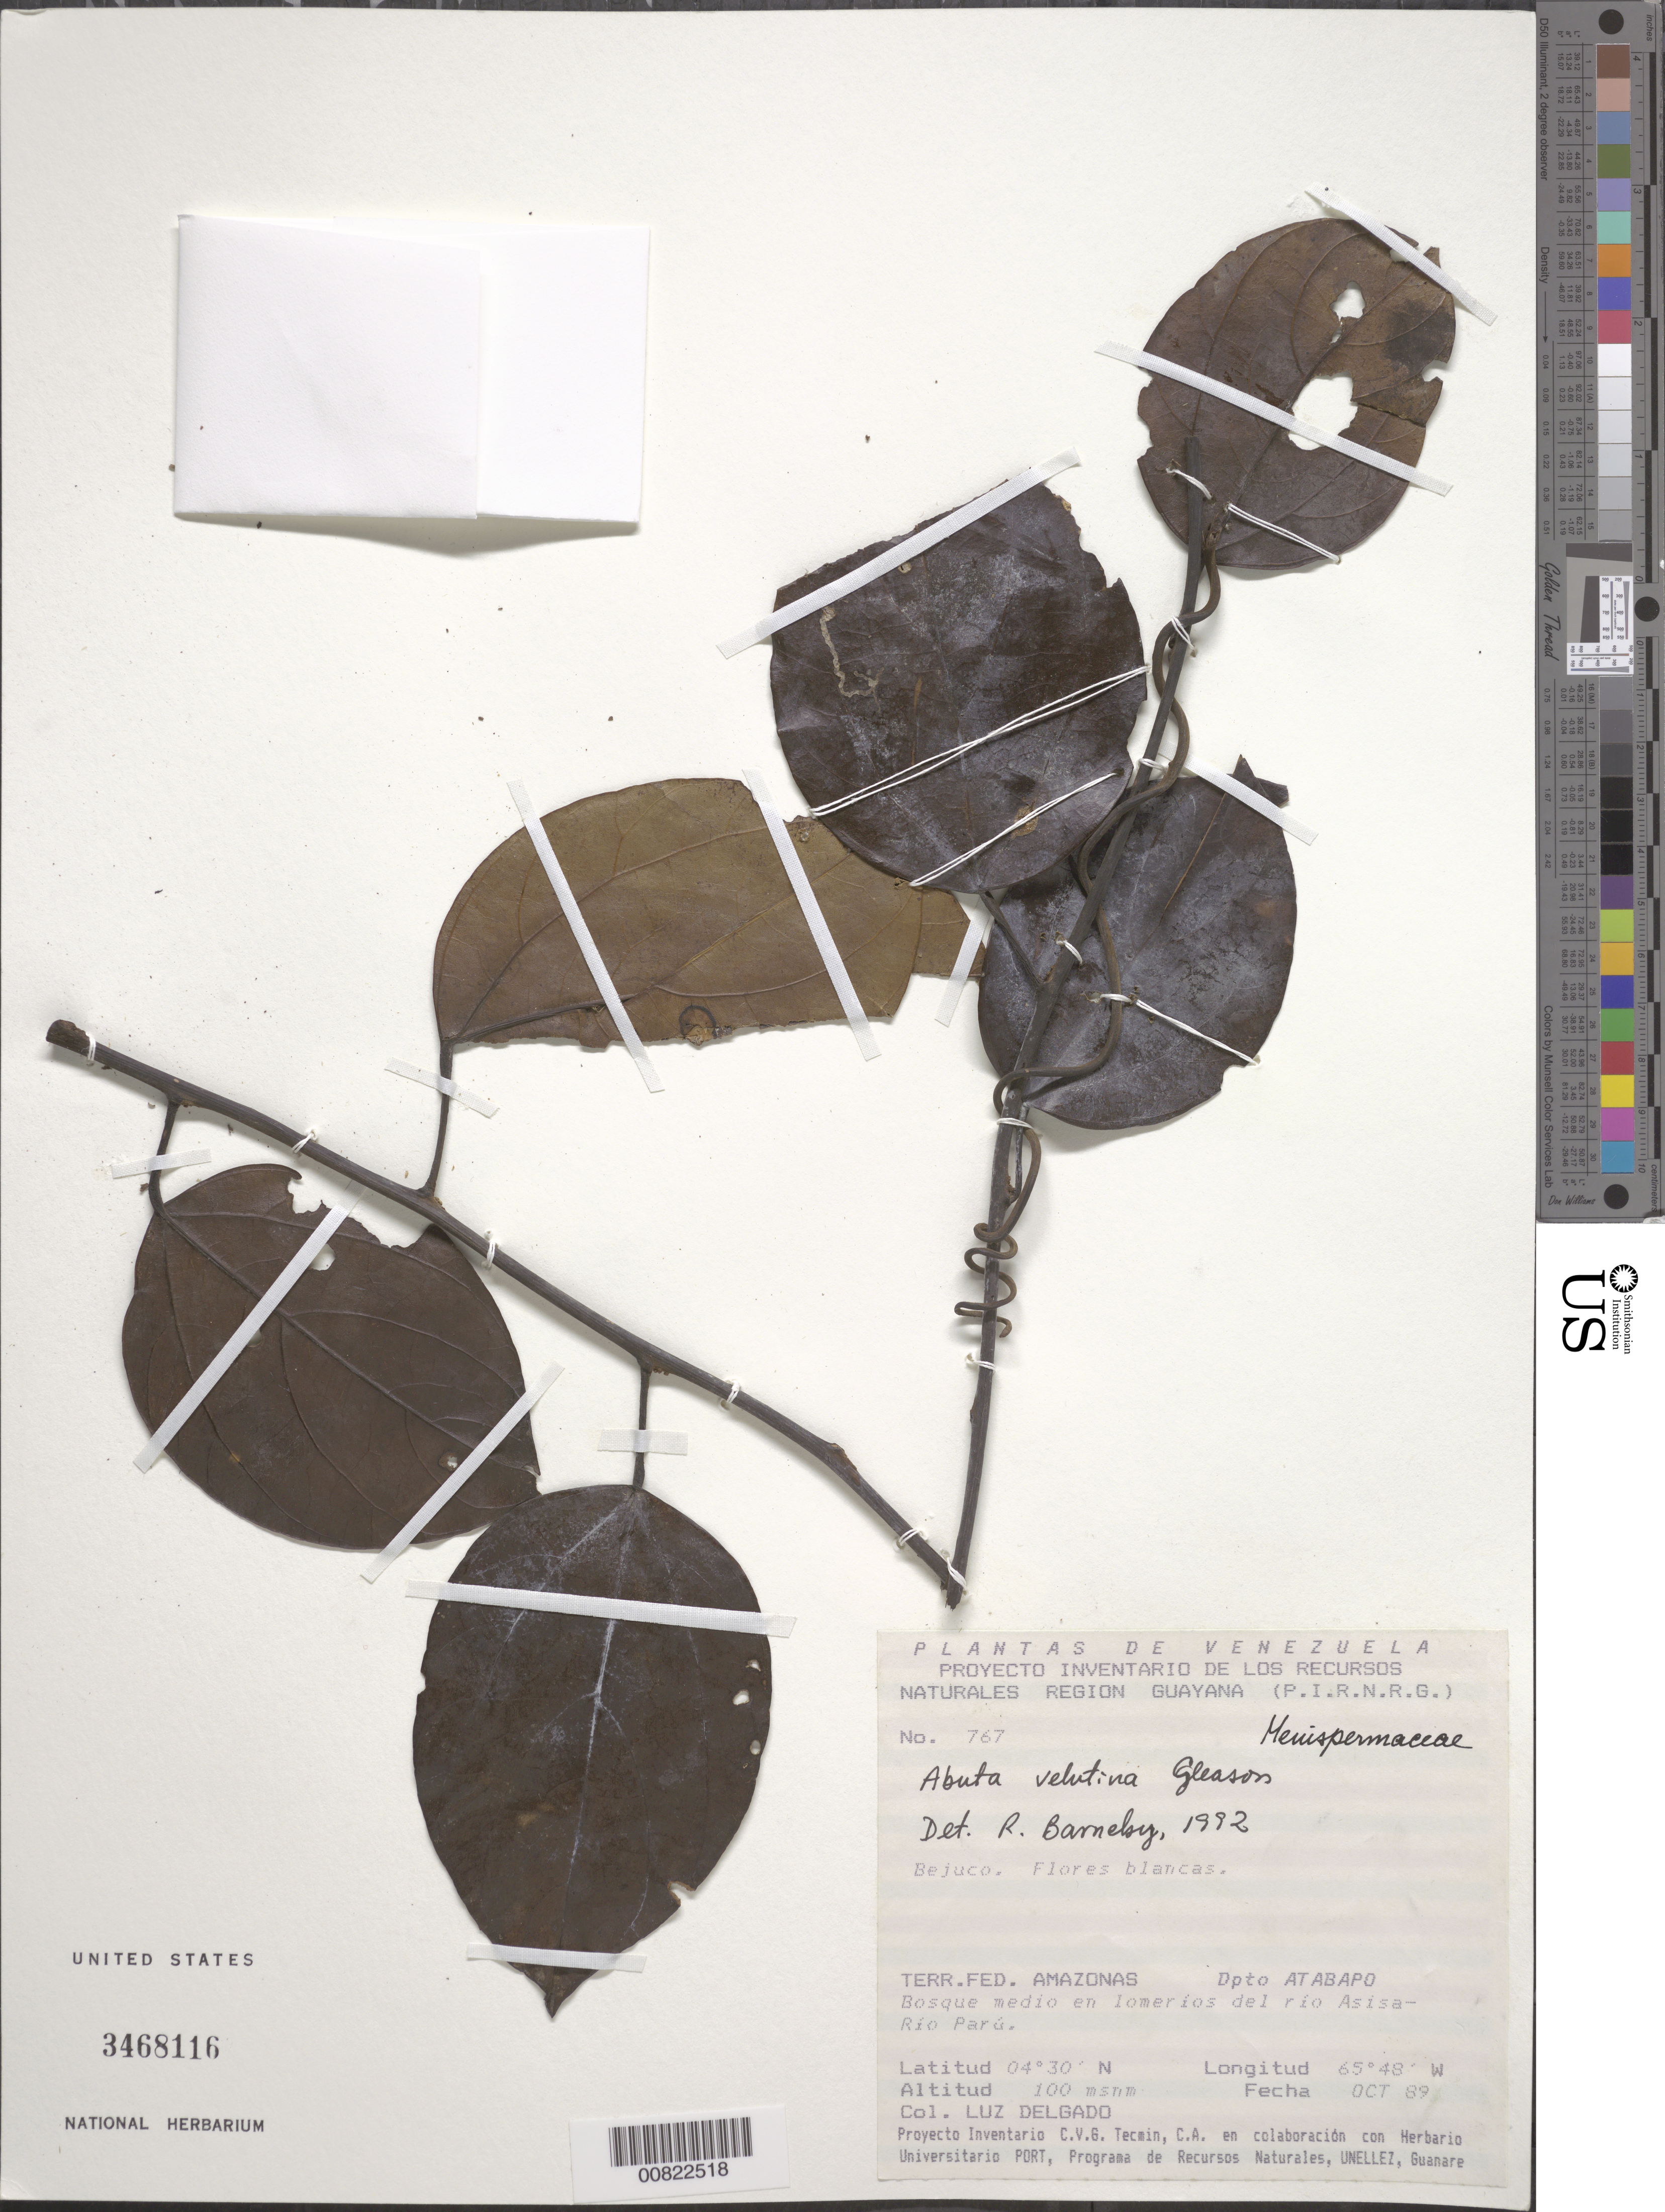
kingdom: Plantae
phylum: Tracheophyta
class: Magnoliopsida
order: Ranunculales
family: Menispermaceae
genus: Abuta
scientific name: Abuta velutina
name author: Gleason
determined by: Barneby, Rupert C., (NY)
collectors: L. Delgado V.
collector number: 767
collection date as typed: Oct-89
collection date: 1989-10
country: Venezuela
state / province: Amazonas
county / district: Atabapo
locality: Río Asisa-Río Parú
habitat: Bosque medio en lomerios del rio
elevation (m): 100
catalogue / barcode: US 3468116